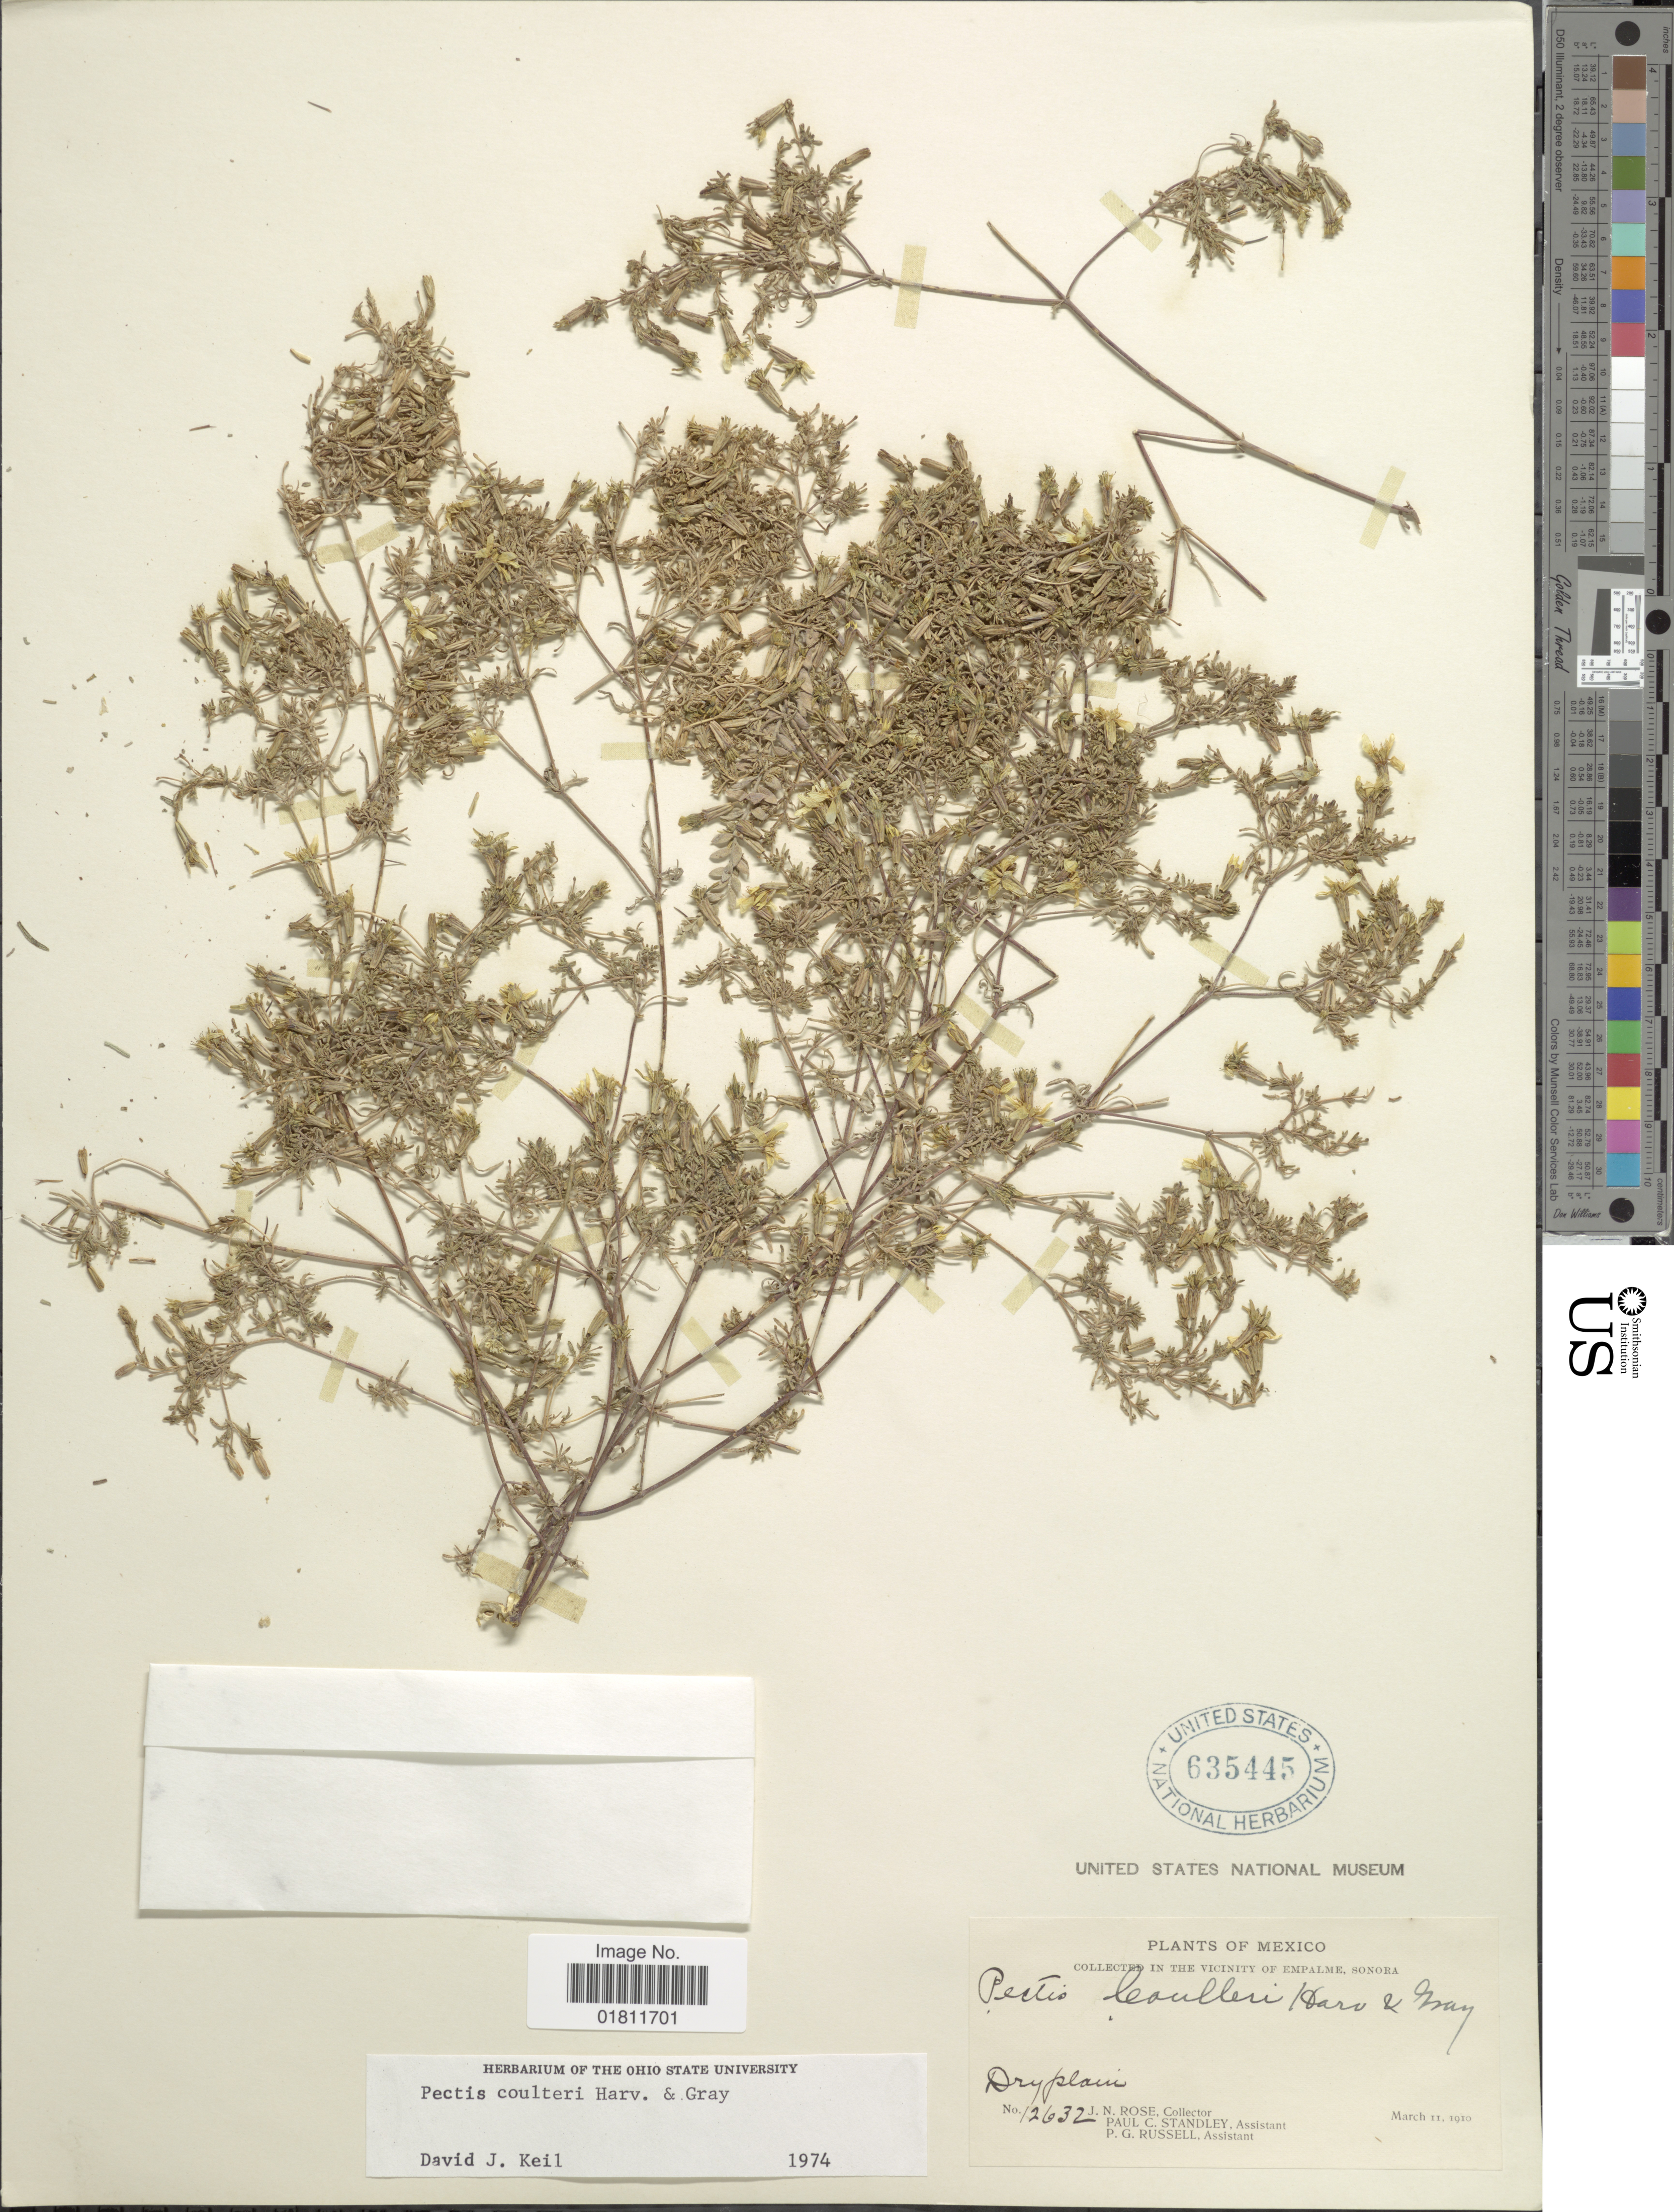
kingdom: Plantae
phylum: Tracheophyta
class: Magnoliopsida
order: Asterales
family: Asteraceae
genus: Pectis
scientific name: Pectis coulteri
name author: Harv. & A. Gray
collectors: J. N. Rose, P. C. Standley & P. G. Russell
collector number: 12632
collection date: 1910-03-11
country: Mexico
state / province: Sonora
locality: Mexico. in The vicinity of Empalme, Sonora.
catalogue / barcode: US 635445